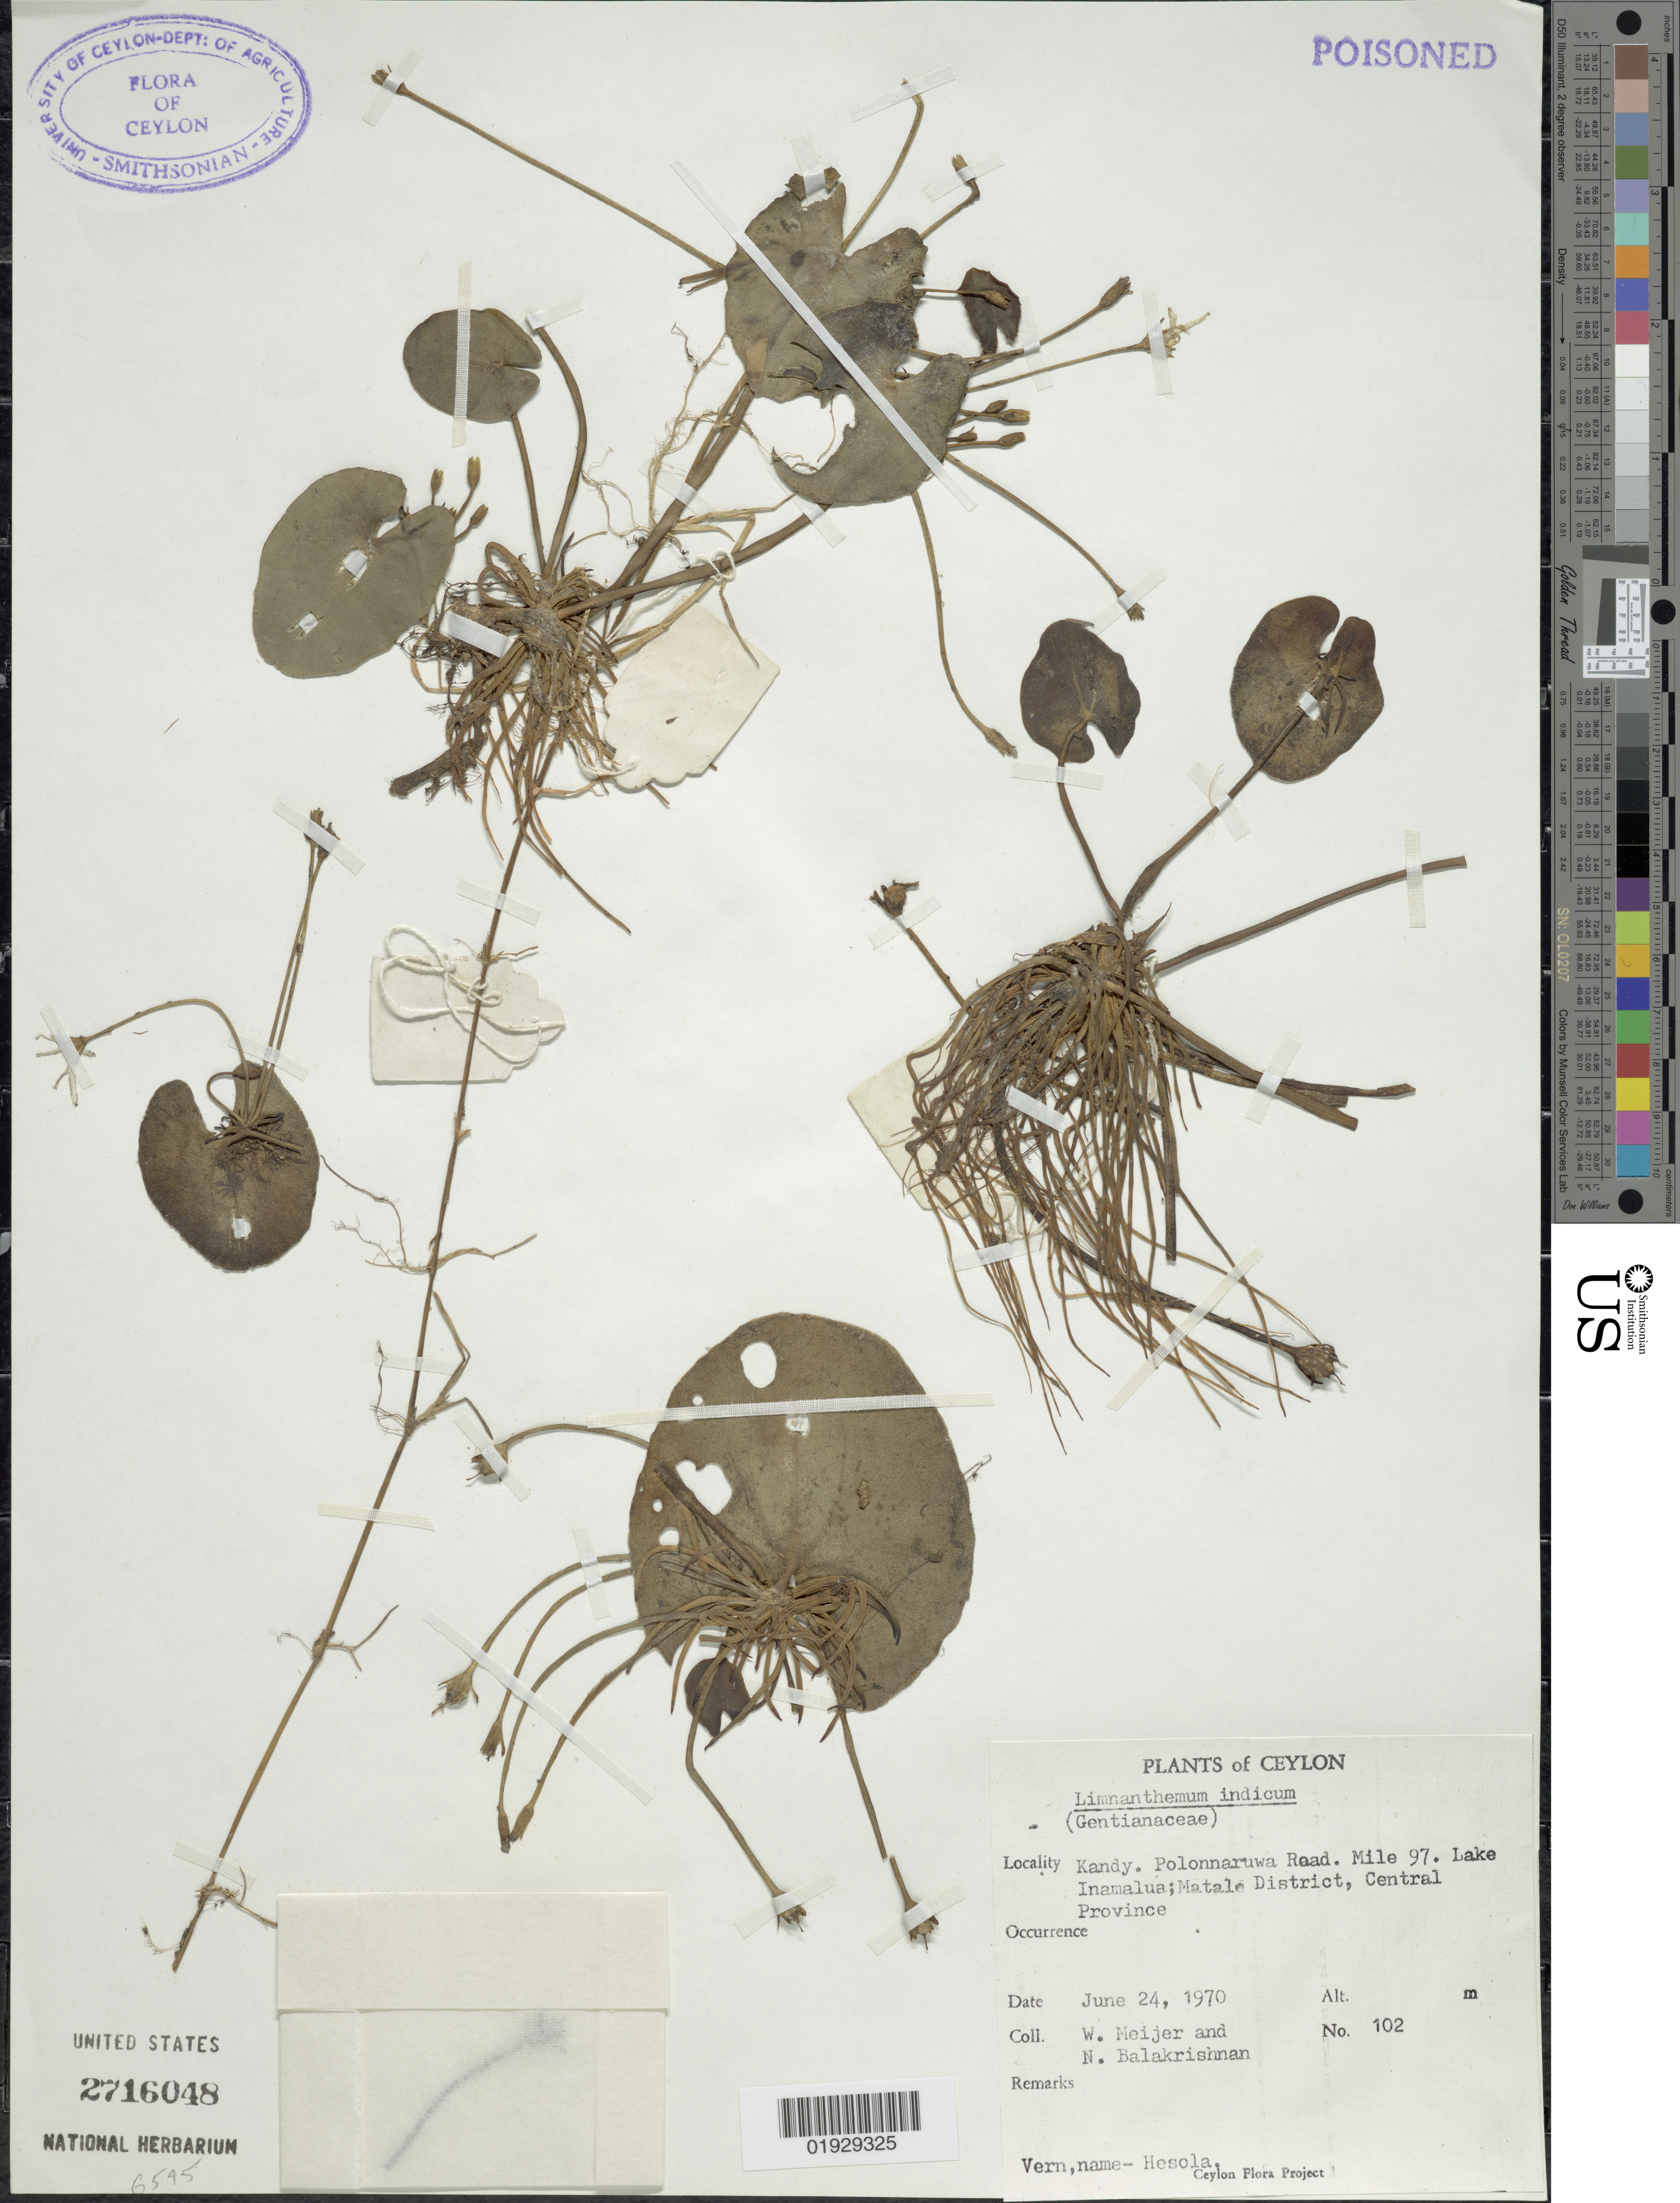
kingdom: Plantae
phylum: Tracheophyta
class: Magnoliopsida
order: Asterales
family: Menyanthaceae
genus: Nymphoides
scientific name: Nymphoides indica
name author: (L.) Kuntze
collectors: W. Meijer & N. Balakrishnan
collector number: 102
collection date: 1970-06-24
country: Sri Lanka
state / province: Central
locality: Ceylon. Kandy. Polonnaruwa Road. Mile 97. Lake Inamalua; Matale District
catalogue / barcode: US 2716048